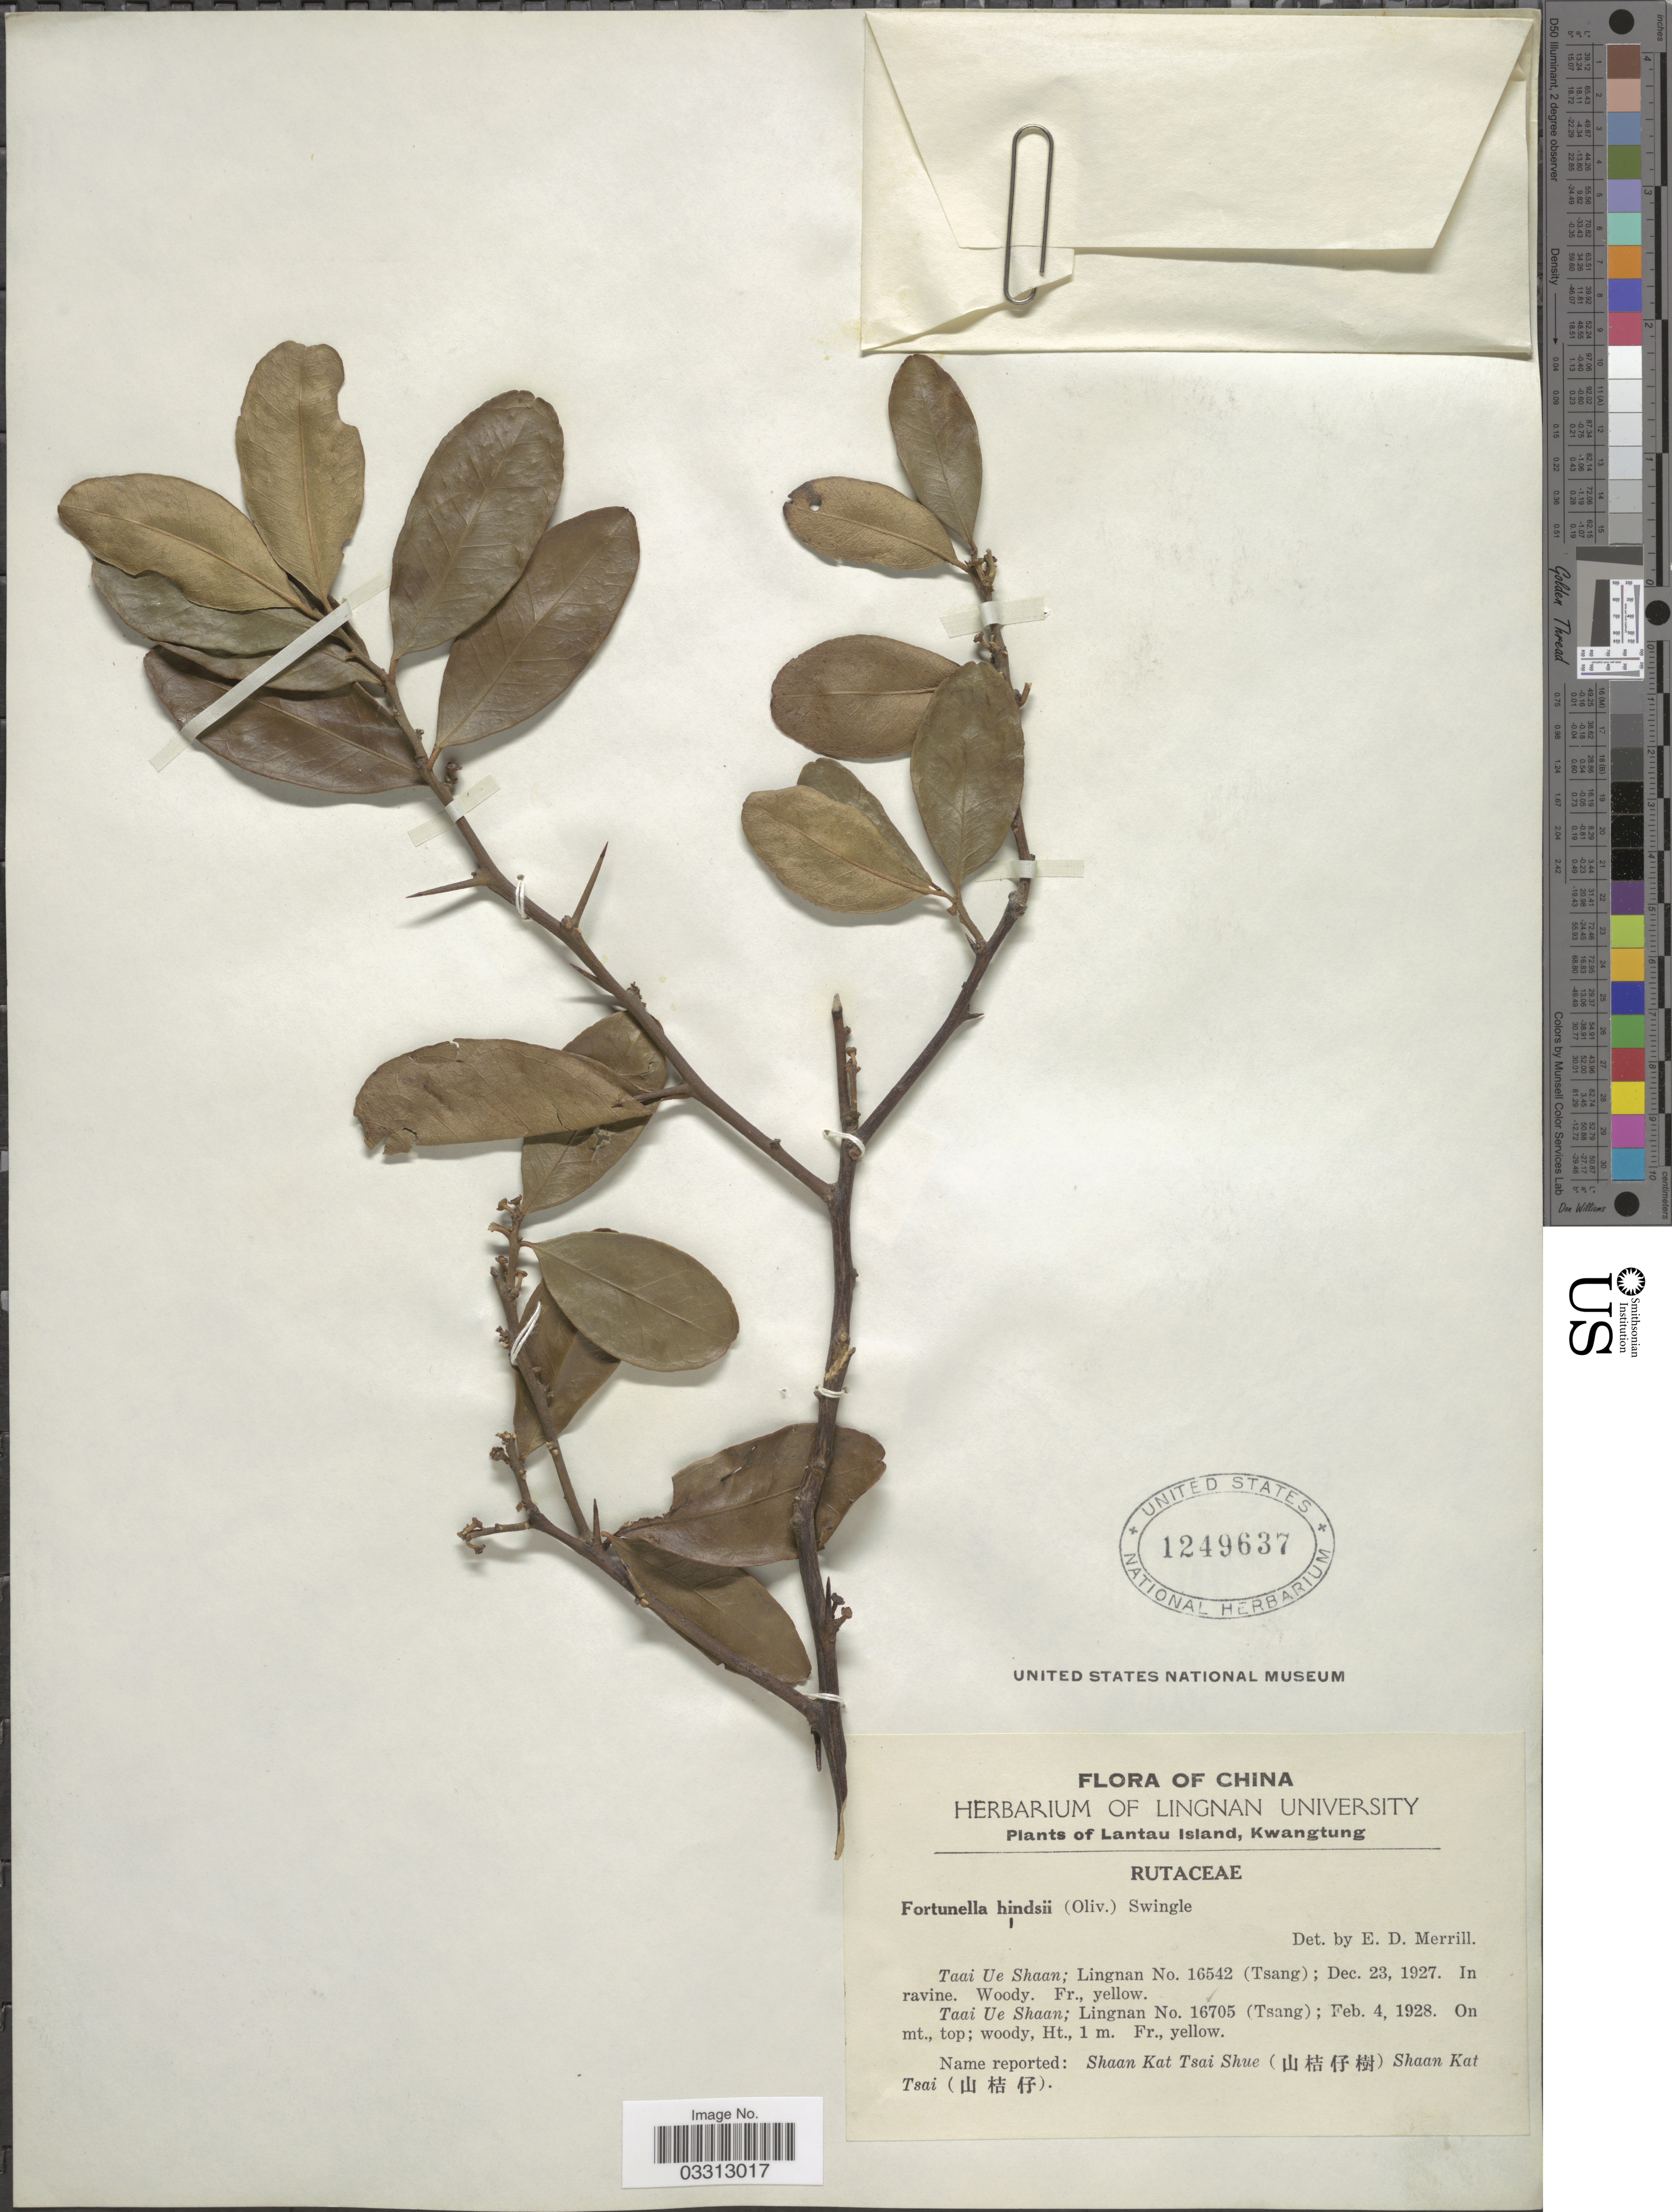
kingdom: Plantae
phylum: Tracheophyta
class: Magnoliopsida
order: Sapindales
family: Rutaceae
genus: Citrus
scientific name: Citrus japonica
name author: Thunb.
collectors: -. T'sang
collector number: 16542/16705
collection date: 1927-12-23/1928-02-04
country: China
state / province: Guangdong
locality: Lantau Island, Kwangtung. Taai Ue Shaan; Lingnan.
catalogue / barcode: US 1249637